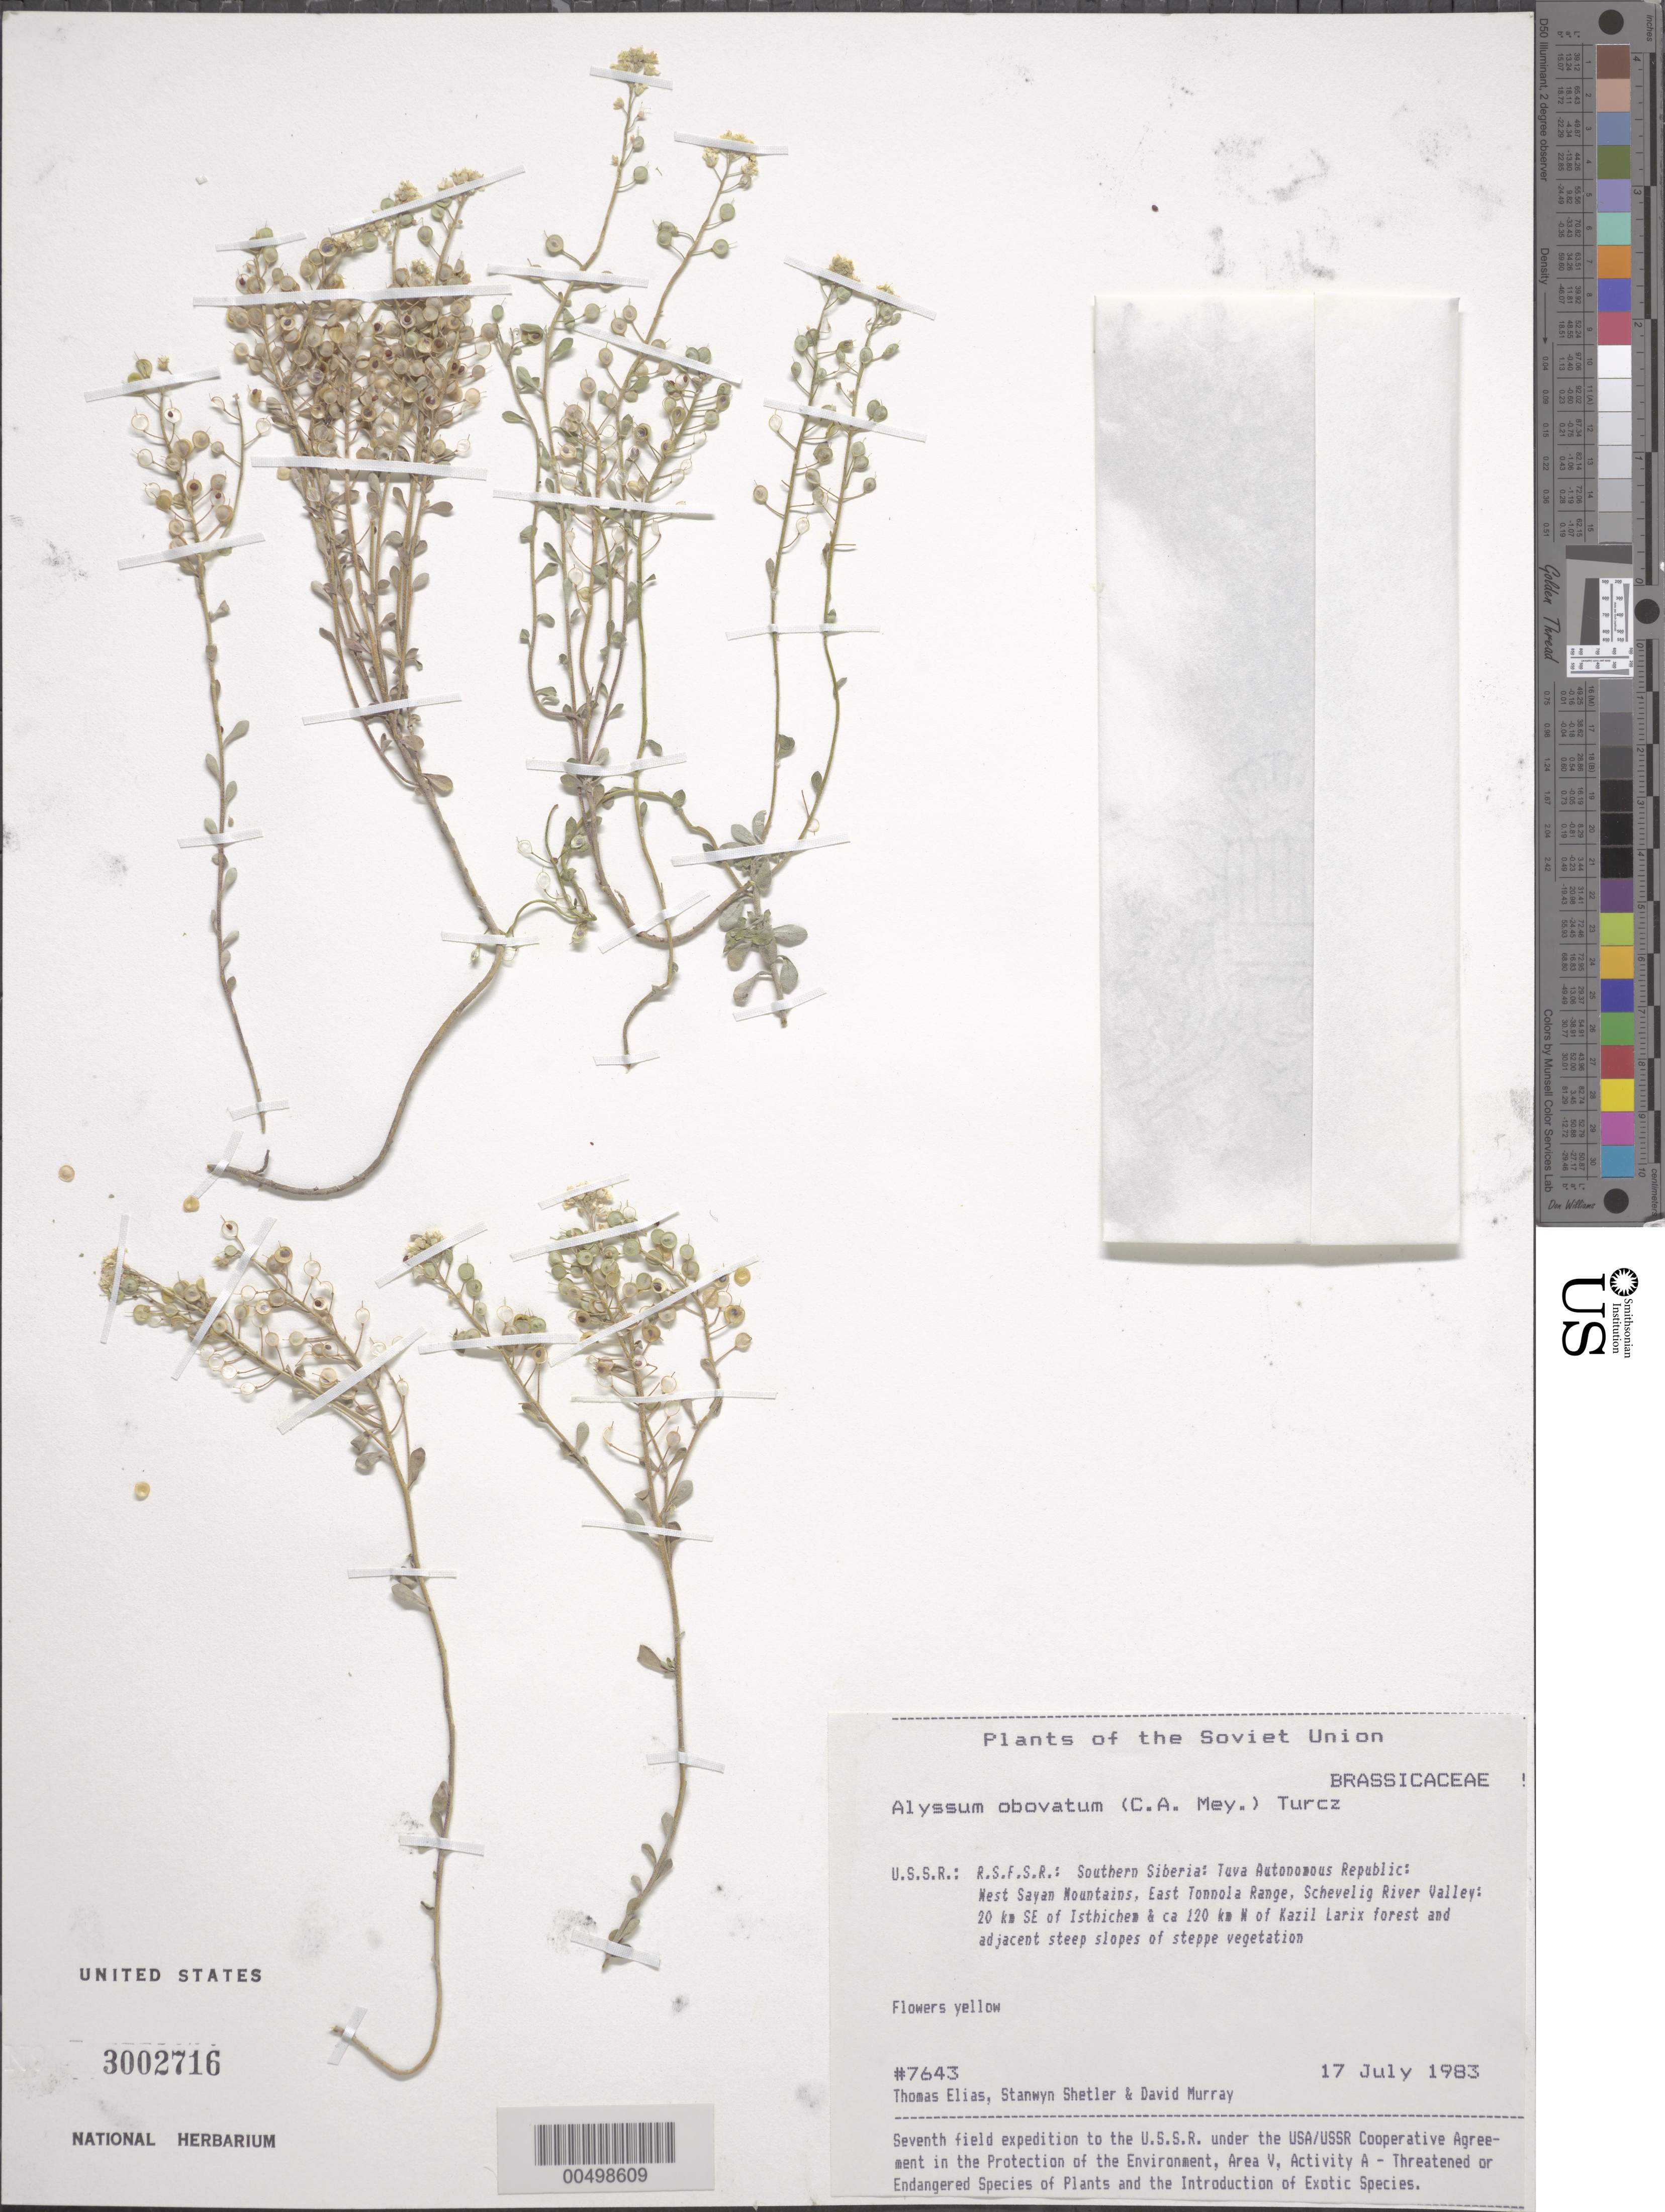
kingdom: Plantae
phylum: Tracheophyta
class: Magnoliopsida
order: Brassicales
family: Brassicaceae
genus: Alyssum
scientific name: Alyssum obovatum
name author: (C.A. Mey.) Turcz.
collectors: T. Elias, S. Shetler & D. F. Murray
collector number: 7643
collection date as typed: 17 Jul 1983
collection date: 1983-07-17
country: Russian Federation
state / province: Tuva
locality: West Sayan Mountains, E Tonnola [Tannu-Ola] Range, Schevelig River Valley, 20 km SE of Isthichem [Ishti-Khem], *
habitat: Larix forest and adjacent steep slopes of steppe vegetation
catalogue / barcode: US 3002716